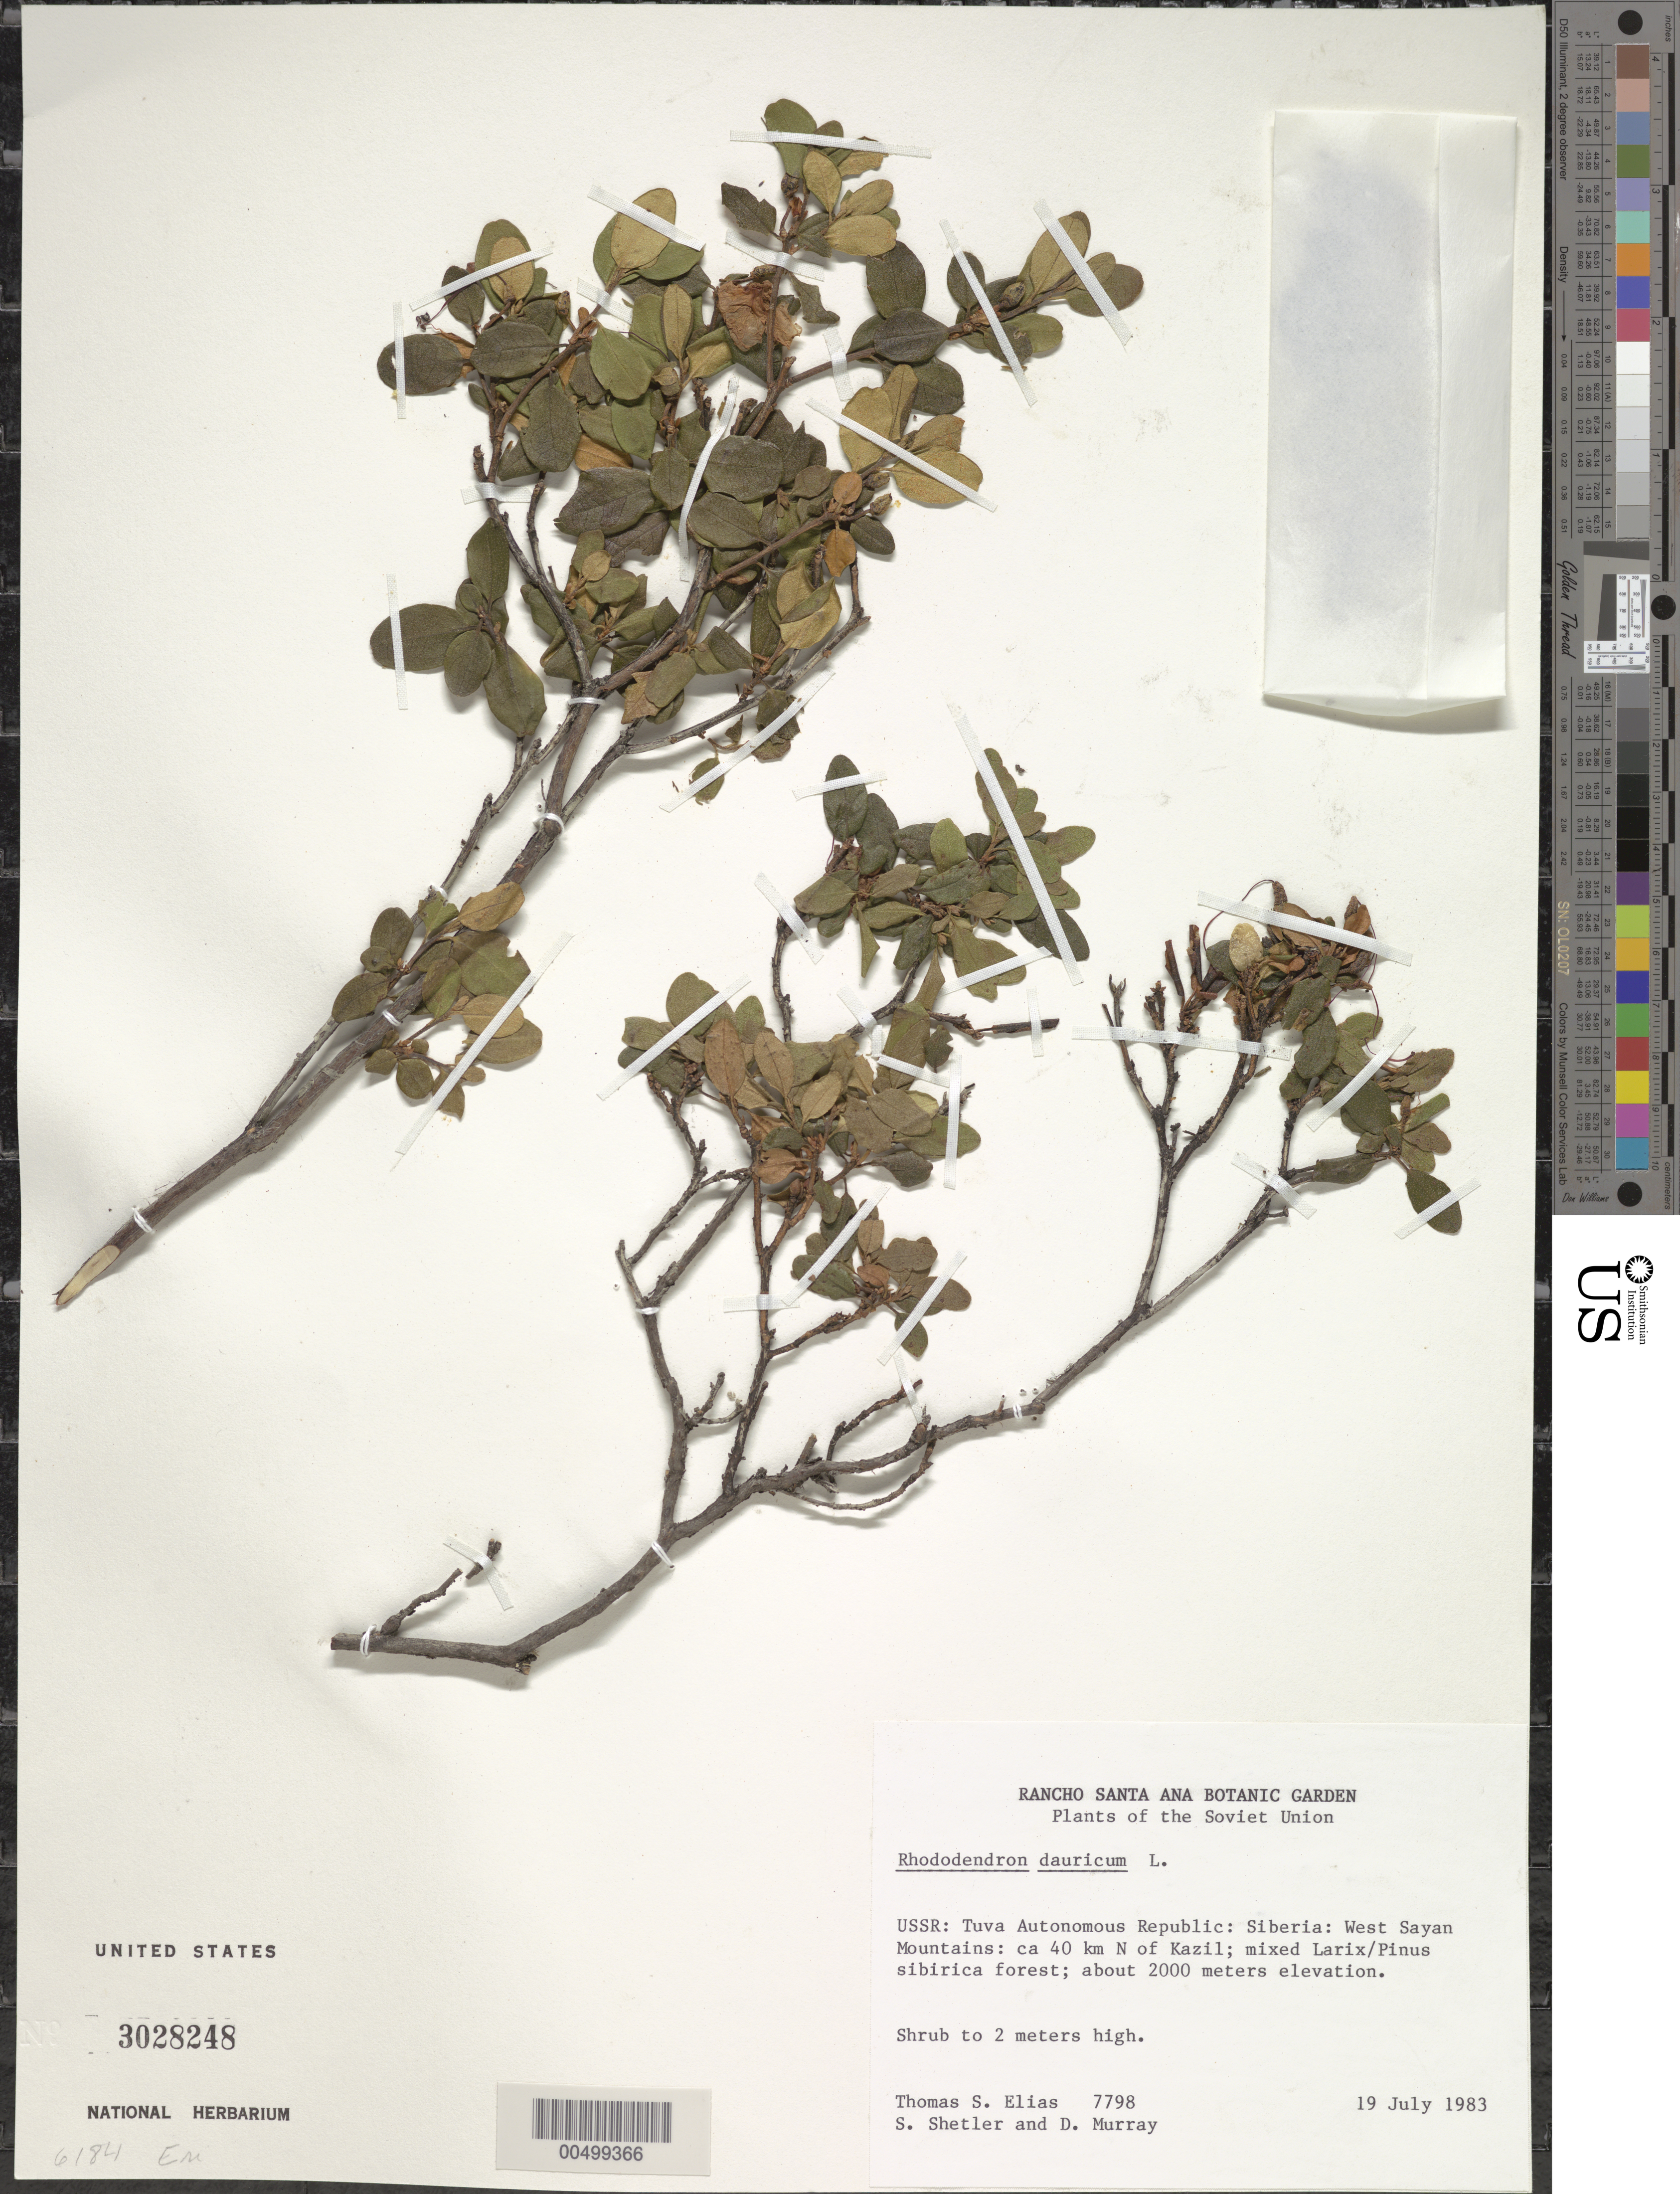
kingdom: Plantae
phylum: Tracheophyta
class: Magnoliopsida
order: Ericales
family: Ericaceae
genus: Rhododendron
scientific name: Rhododendron dauricum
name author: L.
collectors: T. Elias, S. Shetler & D. F. Murray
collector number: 7798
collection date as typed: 19 Jul 1983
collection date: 1983-07-19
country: Russian Federation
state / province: Tuva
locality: West Sayan Mountains, ca. 40 km N of Kazil [Kyzyl]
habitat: mixed Larix/Pinus sibirica forest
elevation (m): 2000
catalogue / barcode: US 3028248